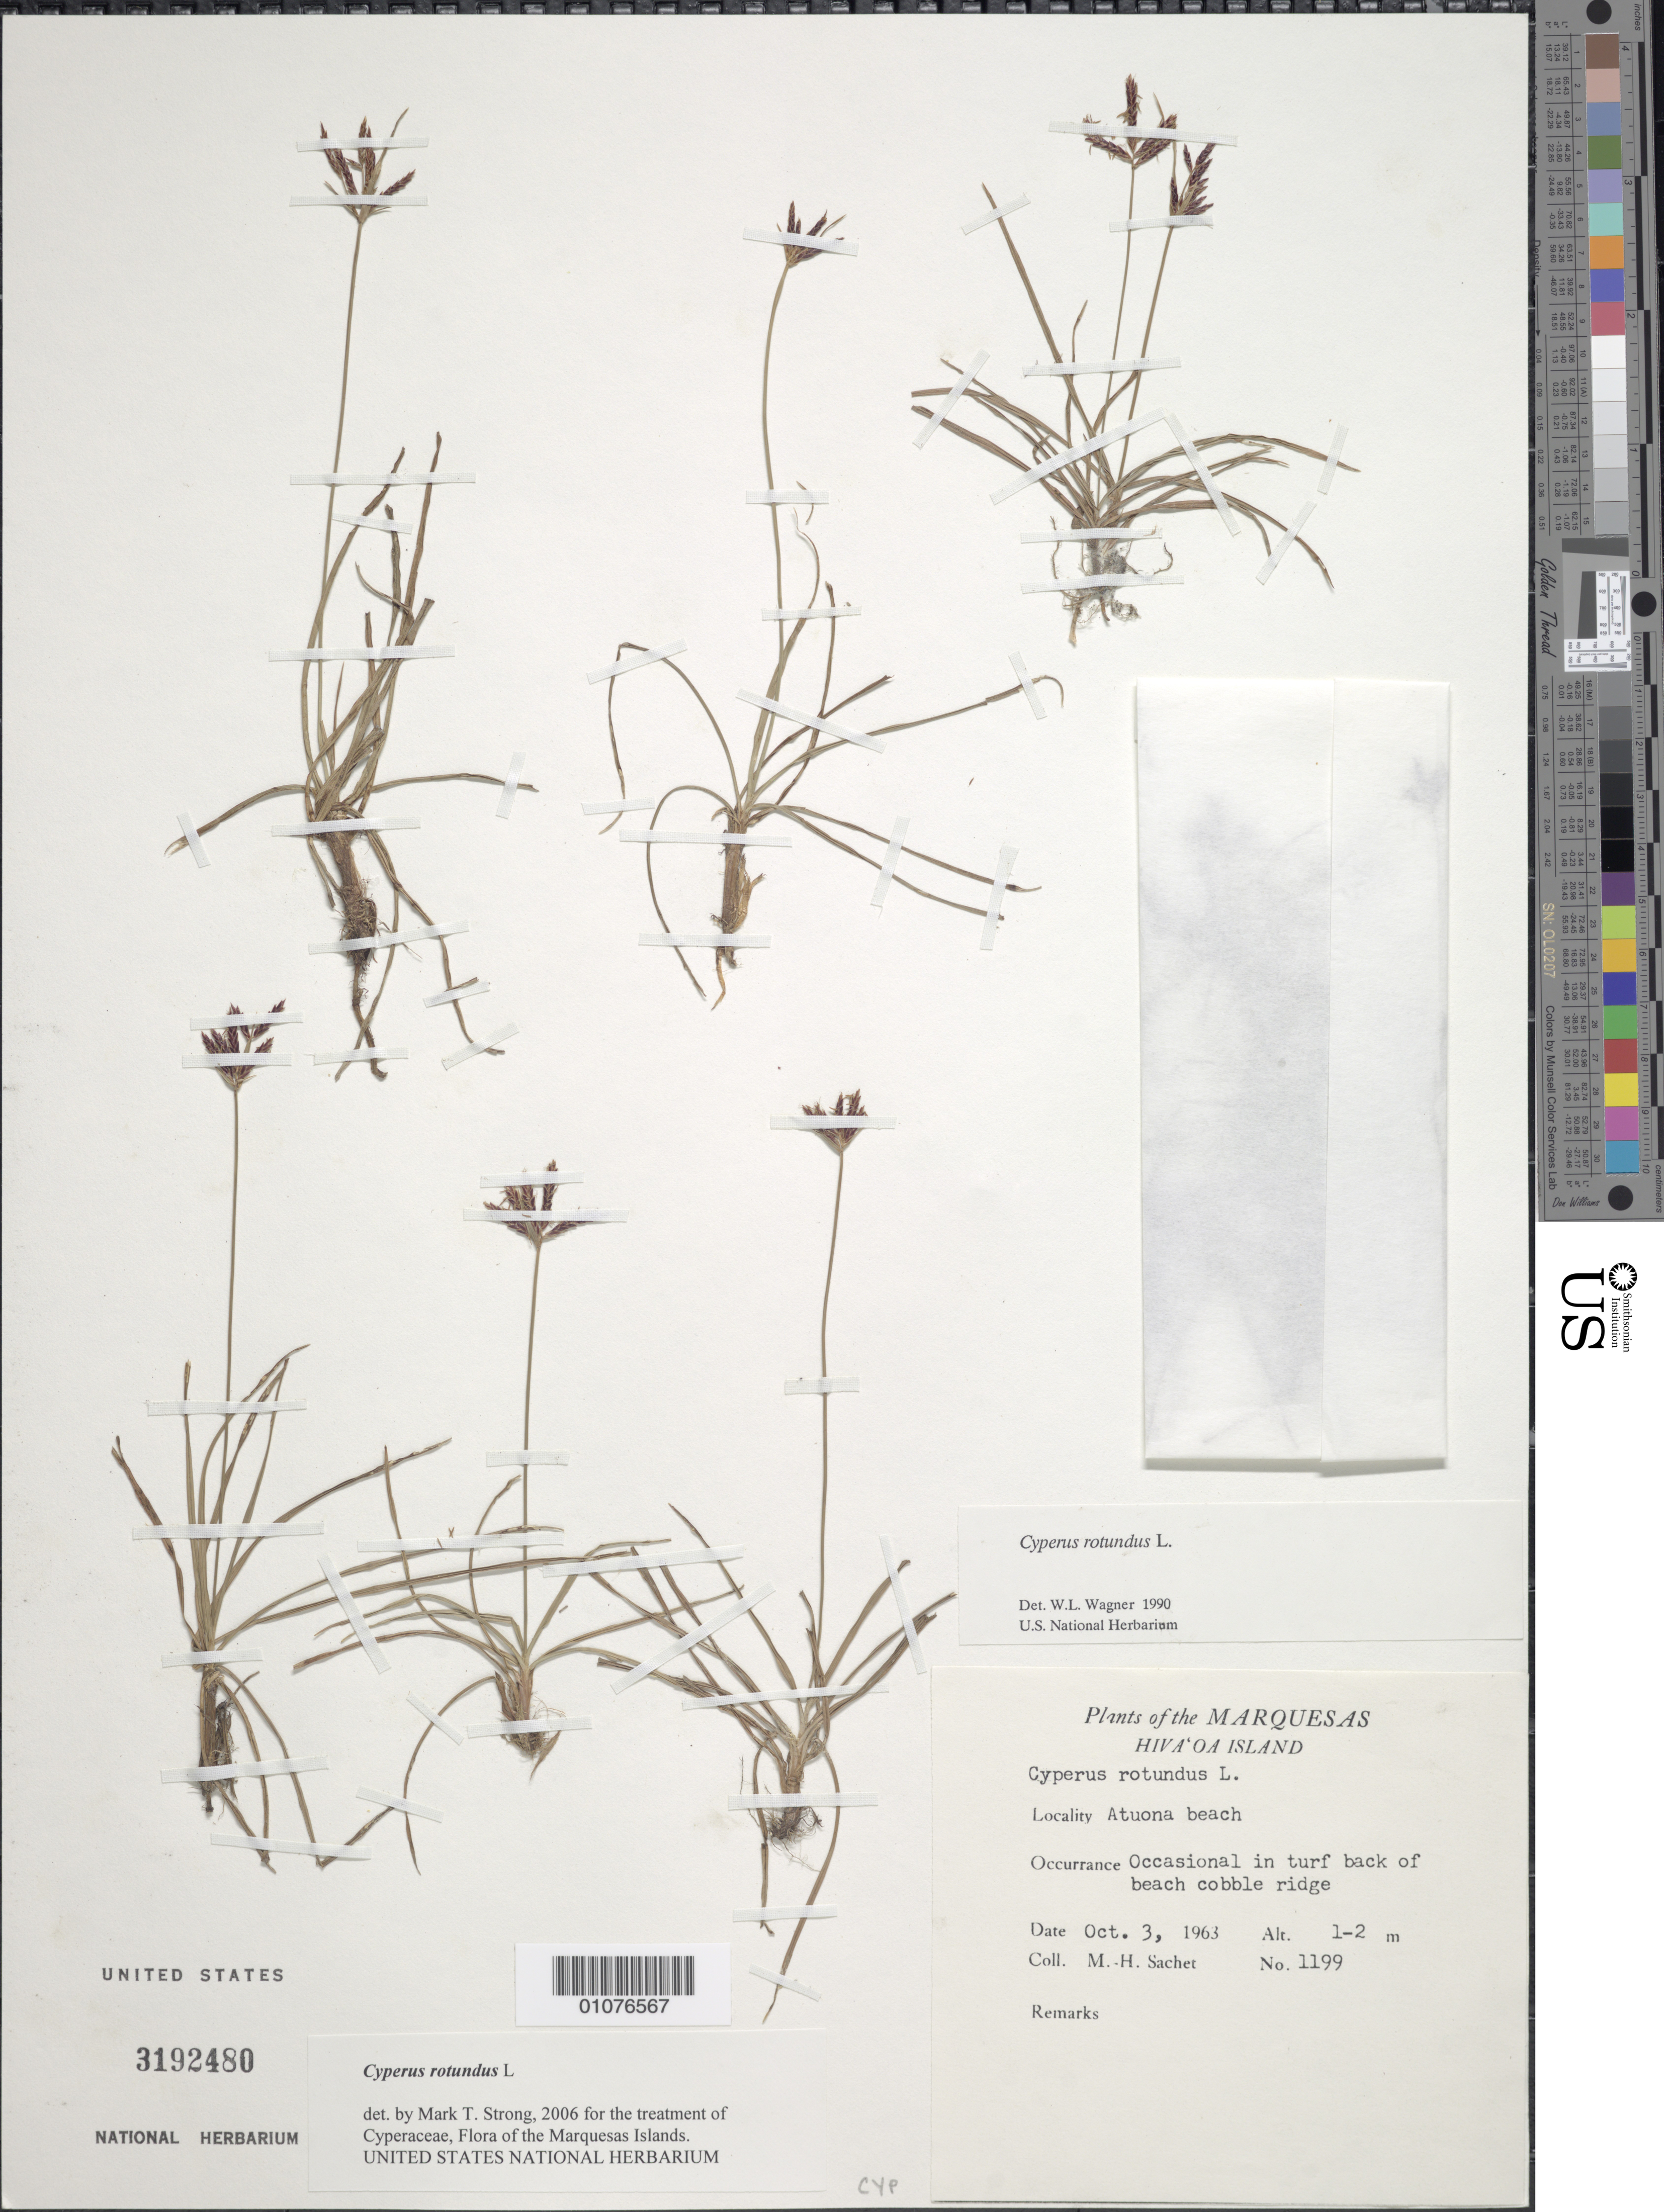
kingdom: Plantae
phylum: Tracheophyta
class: Liliopsida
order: Poales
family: Cyperaceae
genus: Cyperus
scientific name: Cyperus rotundus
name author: L.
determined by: Strong, M. T., (US), Smithsonian Institution - National Museum of Natural History (UNITED STATES)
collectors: M.-H. Sachet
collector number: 1199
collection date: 1963-10-03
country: French Polynesia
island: Hiva Oa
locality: Atuona beach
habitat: Occasional in turf back of beach cobble ridge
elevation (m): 1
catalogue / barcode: US 3192480